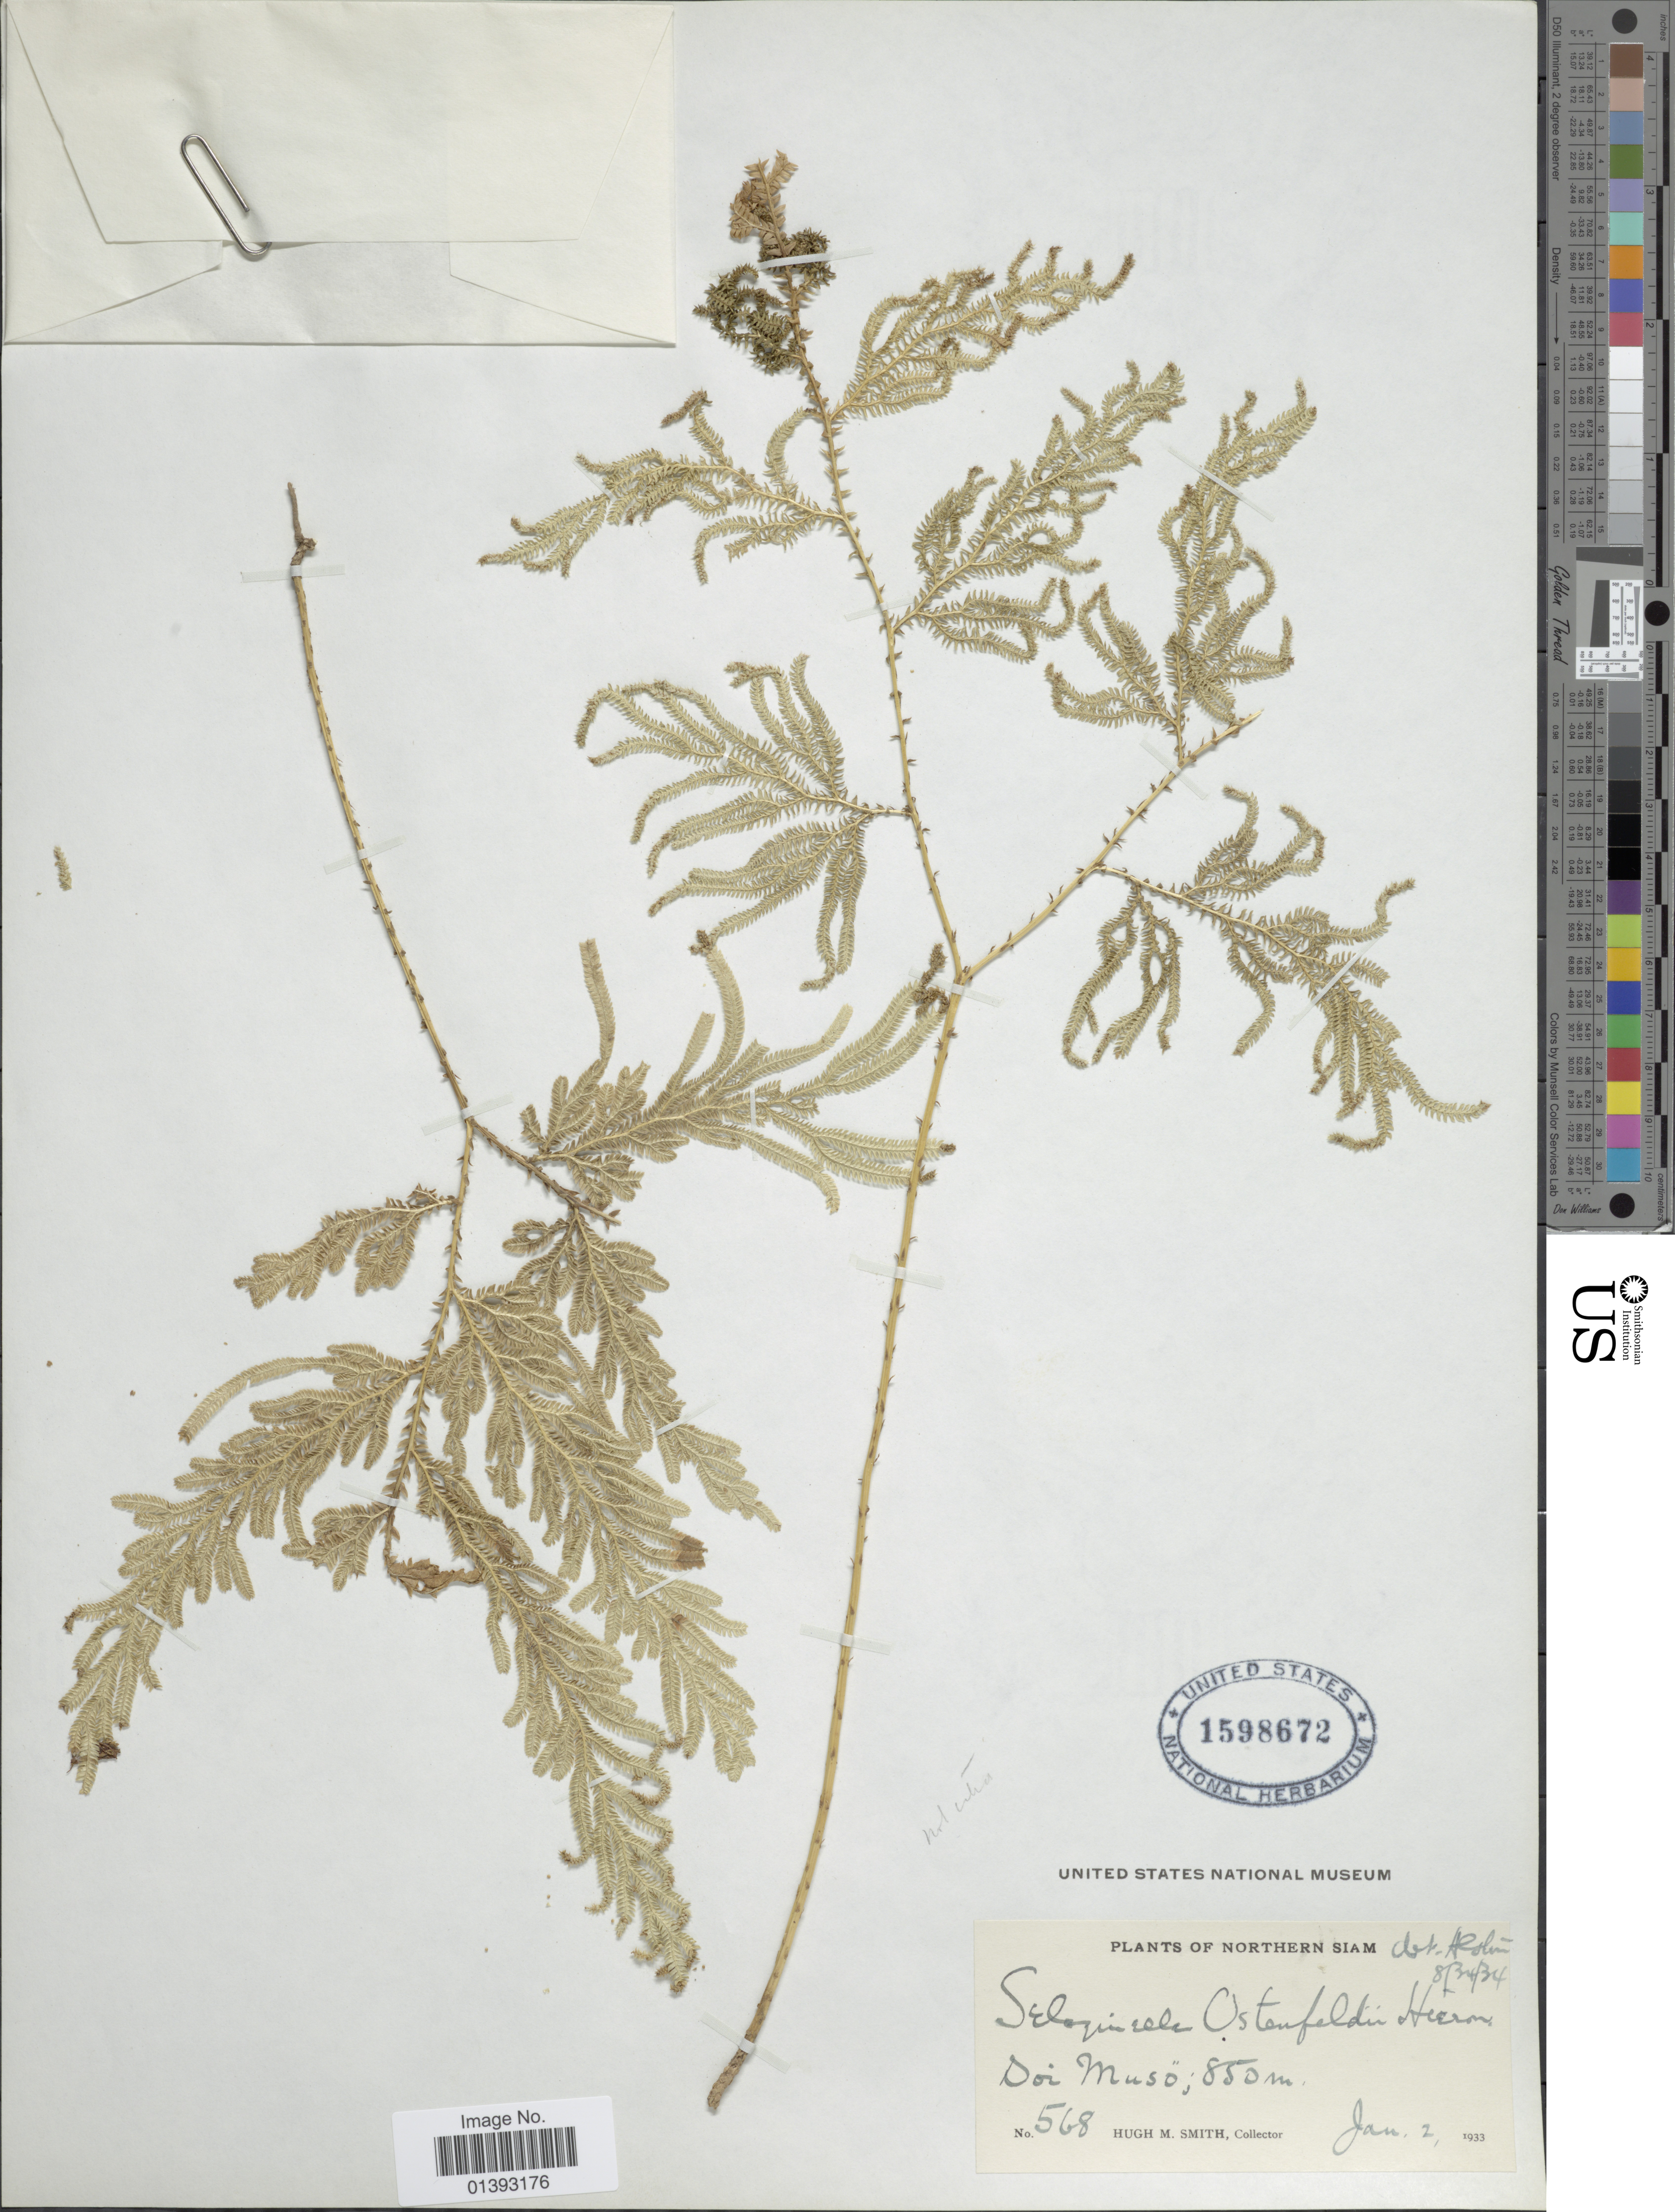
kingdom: Plantae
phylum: Tracheophyta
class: Lycopodiopsida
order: Selaginellales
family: Selaginellaceae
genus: Selaginella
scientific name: Selaginella ostenfeldii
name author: Hieron.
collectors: H. M. Smith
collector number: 568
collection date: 1933-01-02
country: Thailand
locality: Northern Siam, Doi Muso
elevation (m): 850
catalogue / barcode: US 1598672